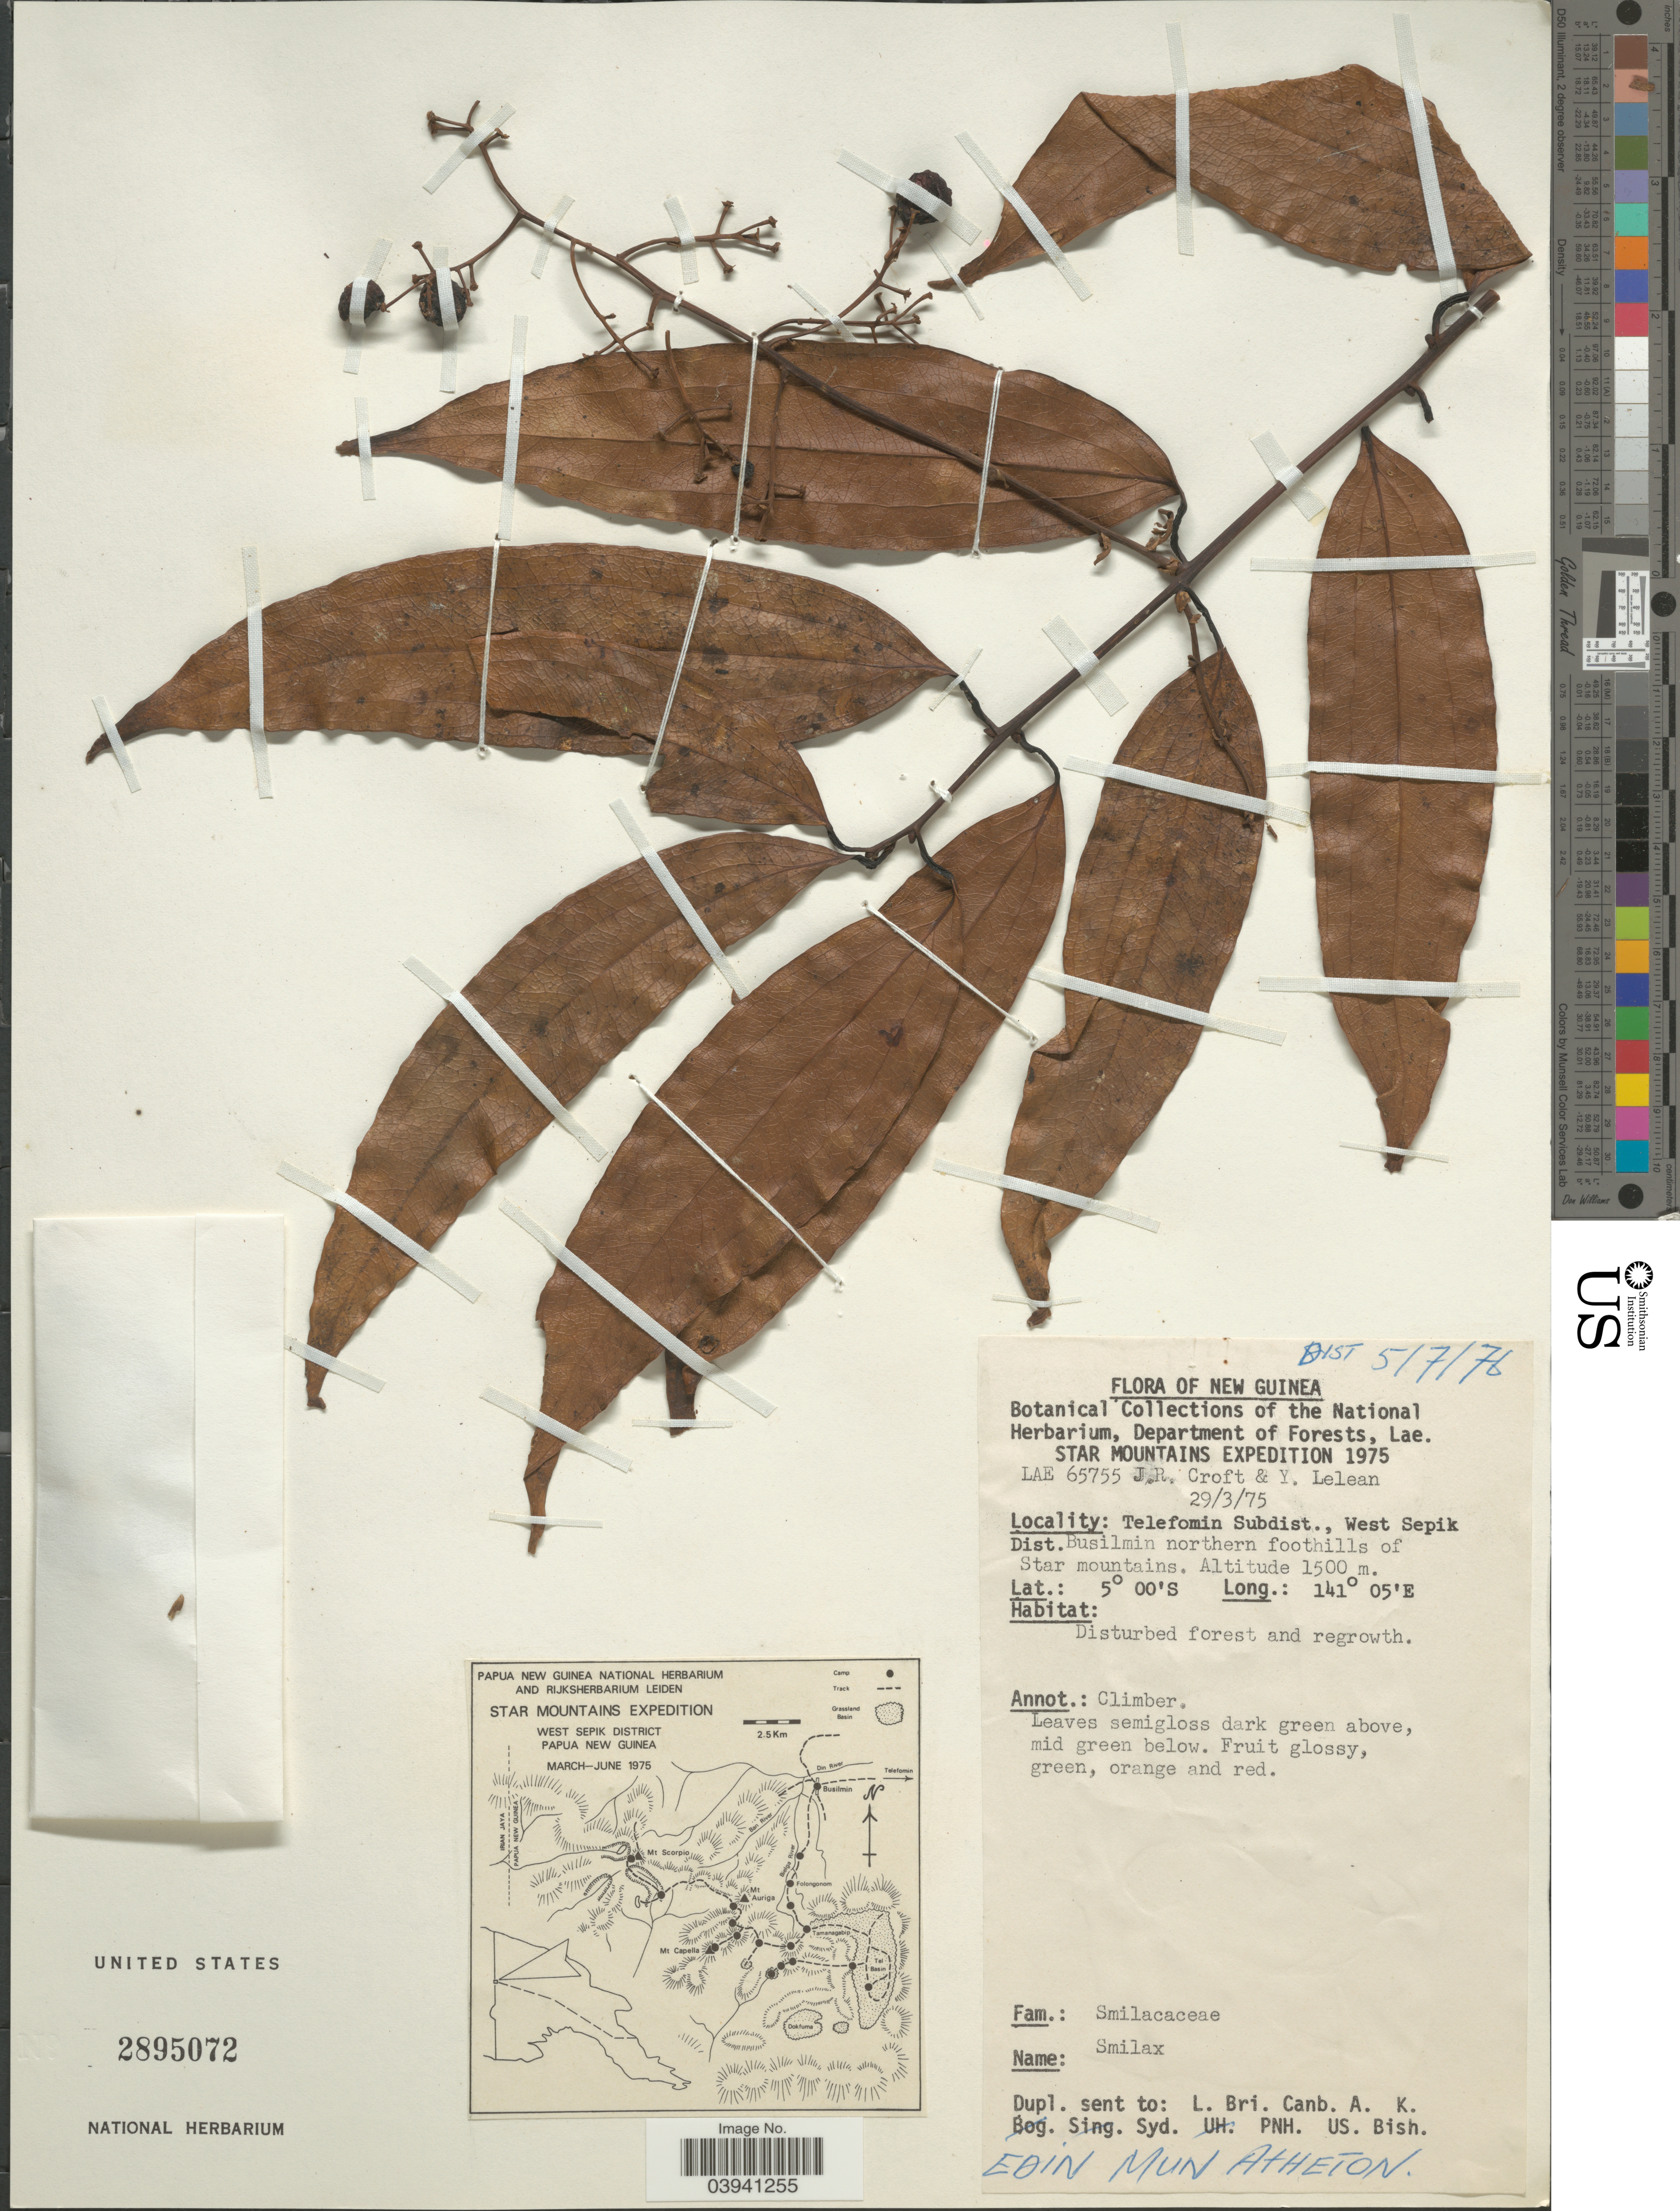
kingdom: Plantae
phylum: Tracheophyta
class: Liliopsida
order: Liliales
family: Smilacaceae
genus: Smilax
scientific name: Smilax sp.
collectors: J. R. Croft & Y. Lelean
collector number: LAE 65755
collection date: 1975-03-29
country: Papua New Guinea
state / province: Sandaun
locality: New Guinea. Telefomin Subdist., West Sepik Dist. Busilmin northern foothills of Star mountains.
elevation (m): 1500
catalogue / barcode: US 2895072